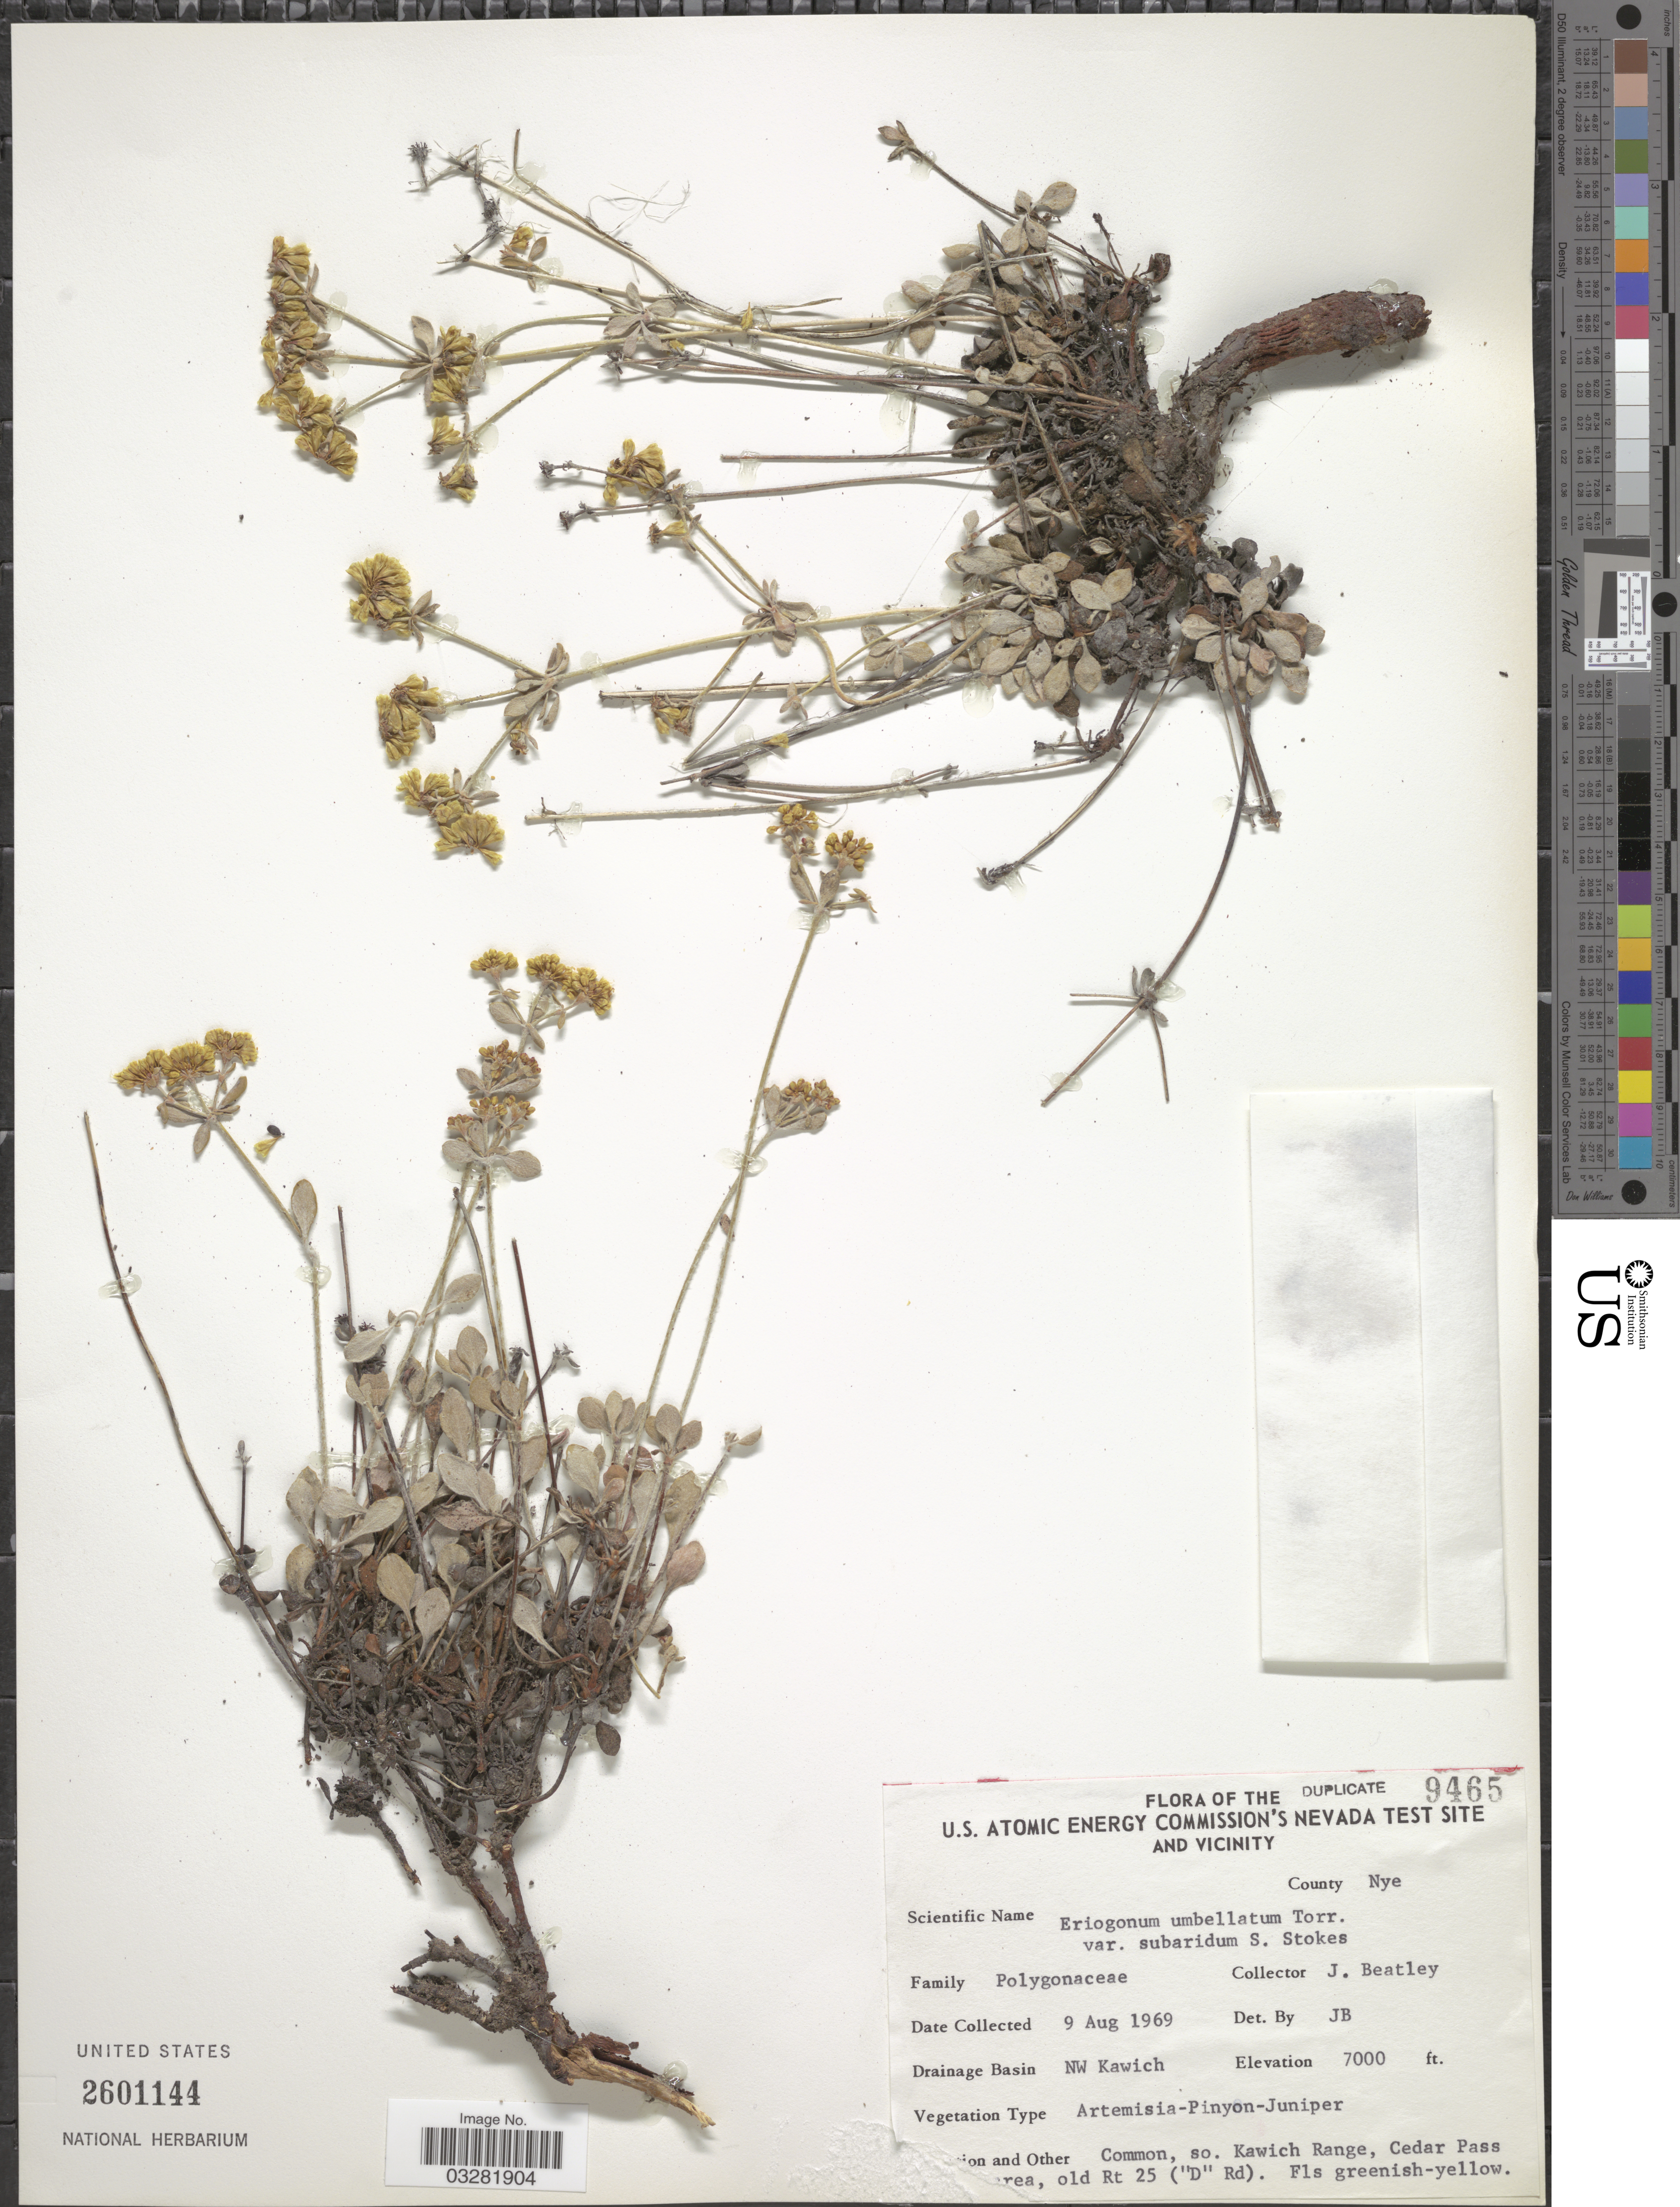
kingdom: Plantae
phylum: Tracheophyta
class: Magnoliopsida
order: Caryophyllales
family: Polygonaceae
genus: Eriogonum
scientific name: Eriogonum umbellatum var. subaridum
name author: S. Stokes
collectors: J. C. Beatley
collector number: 9465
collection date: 1969-08-09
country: United States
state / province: Nevada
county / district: Nye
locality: So. Kawich Range, Cedar Pass area, old Rt 25 ("D" Rd). The U.S. Atomic Energy Commission's Nevada Test Site and Vicinity, Nye County.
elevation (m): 2134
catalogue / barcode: US 2601144